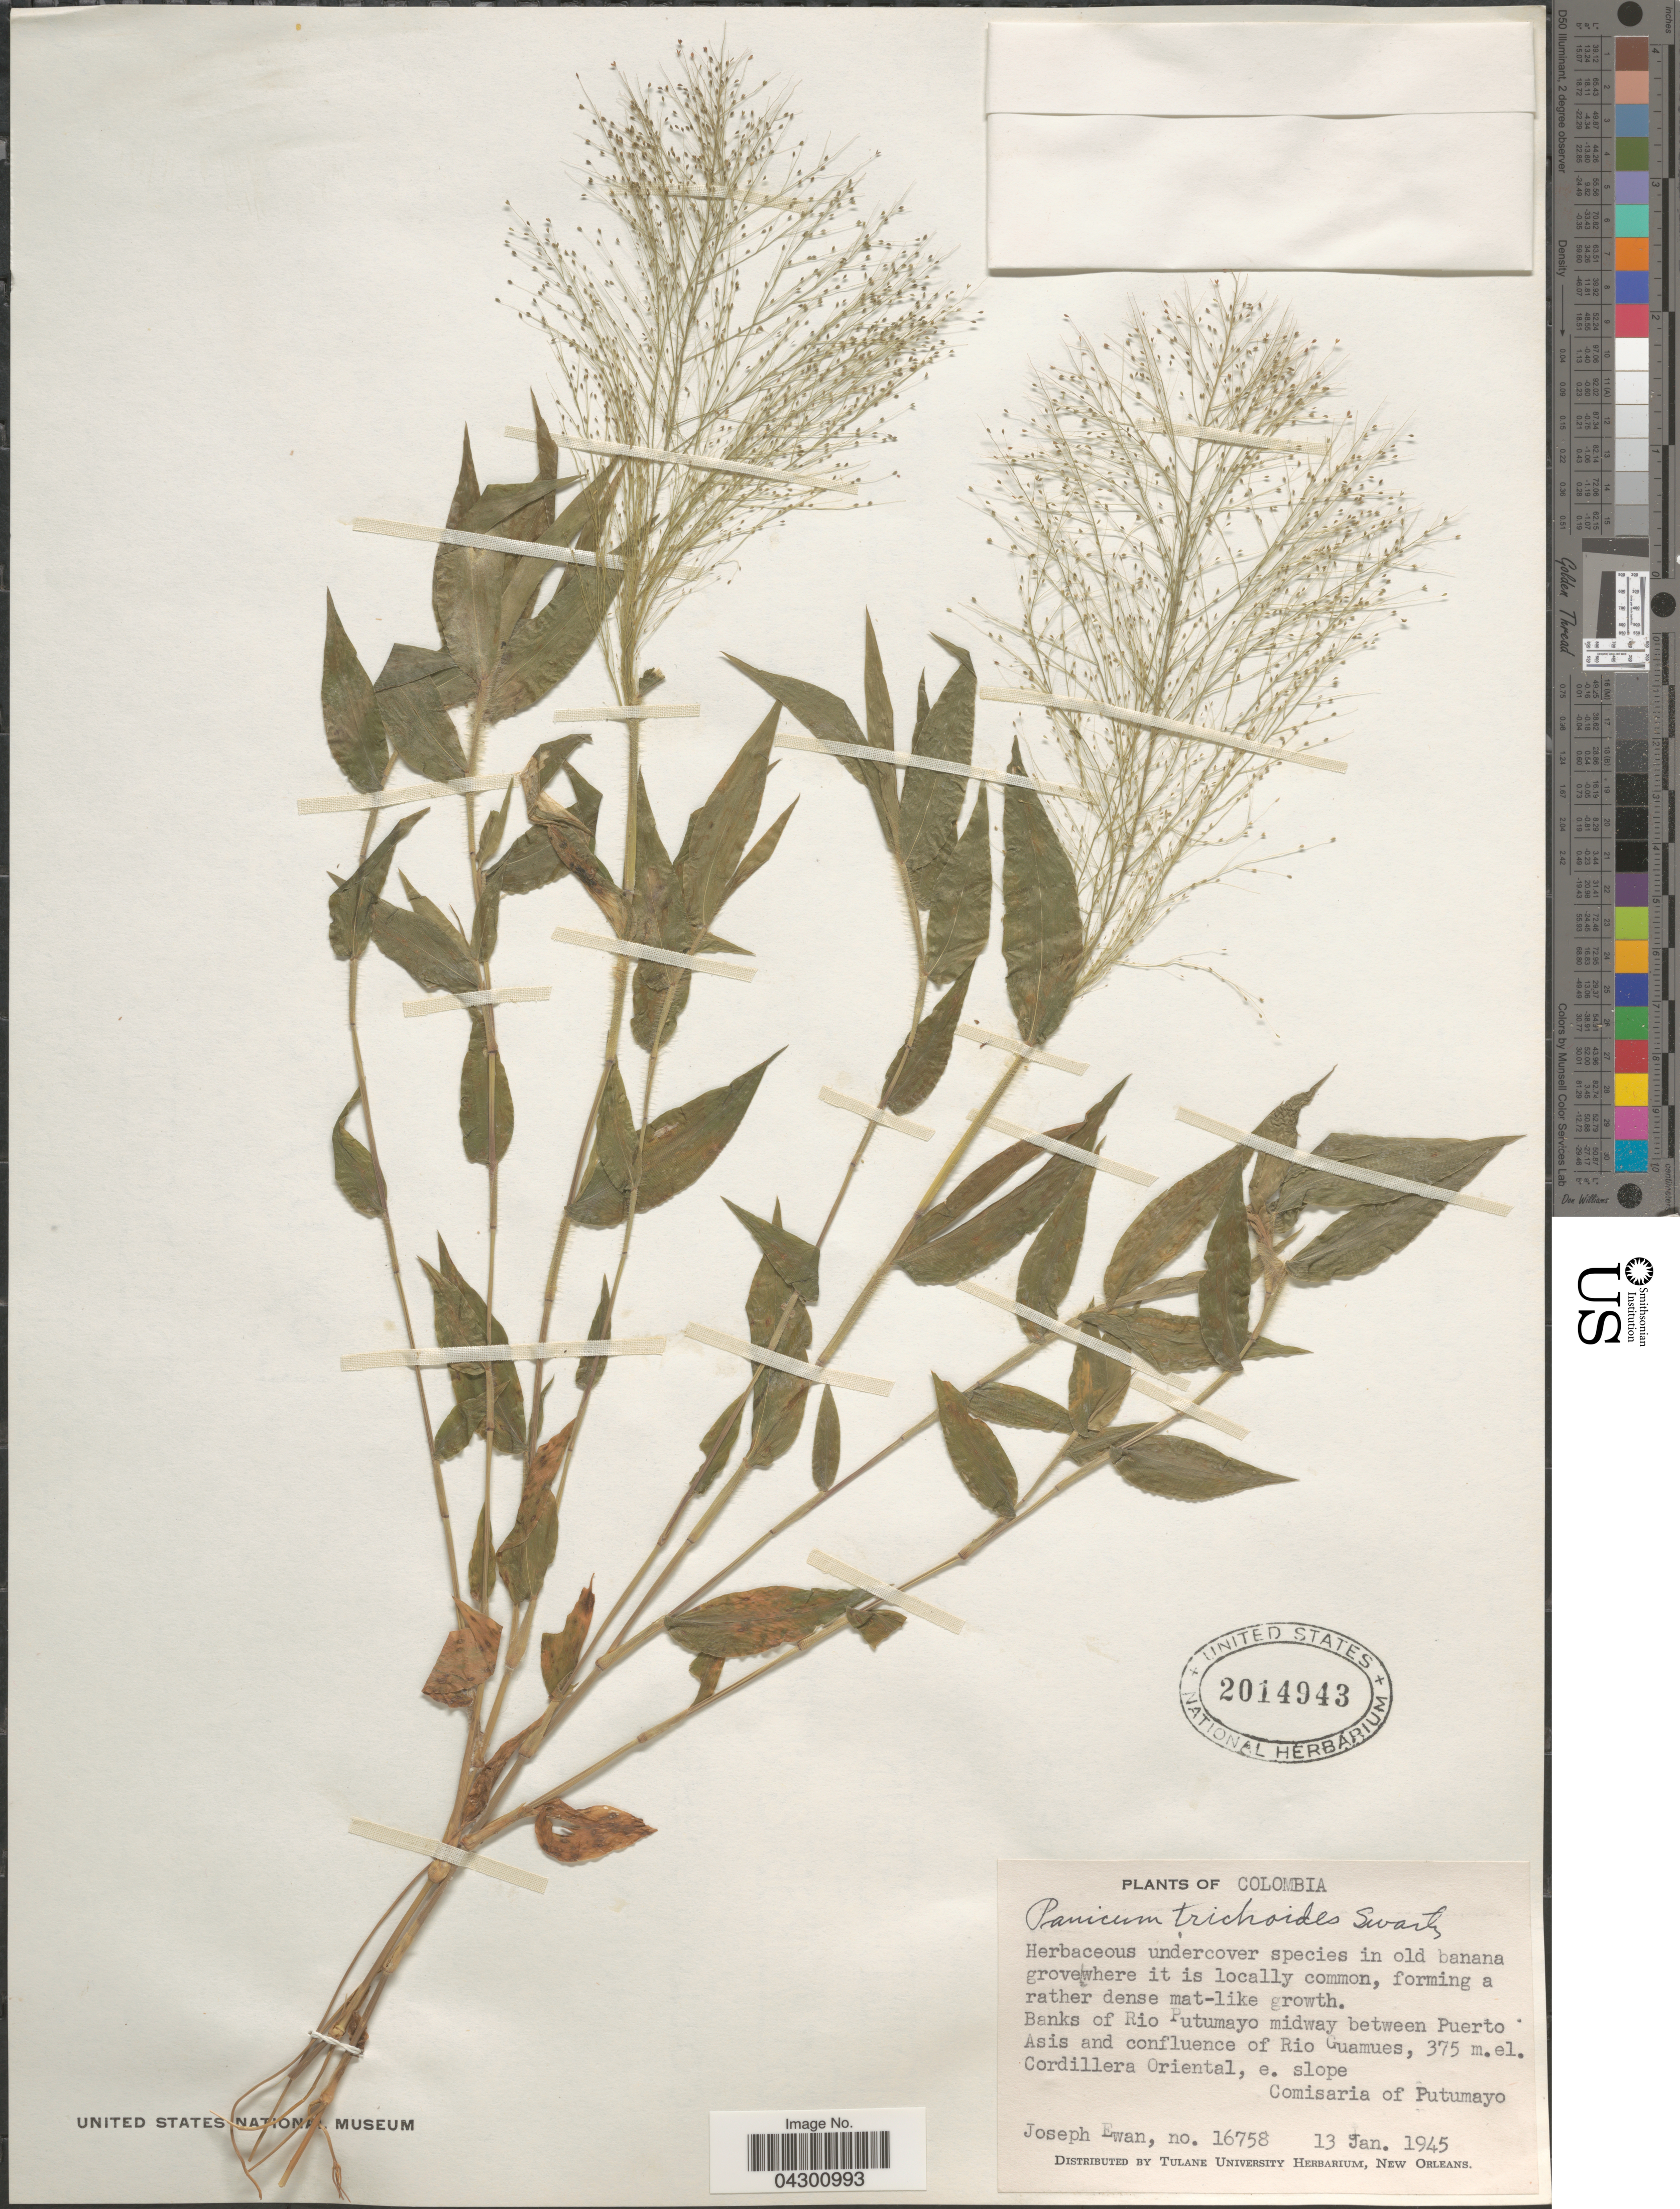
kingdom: Plantae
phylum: Tracheophyta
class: Liliopsida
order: Poales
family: Poaceae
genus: Panicum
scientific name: Panicum trichoides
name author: Sw.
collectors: J. A. Ewan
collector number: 16758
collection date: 1945-01-13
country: Colombia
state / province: Putumayo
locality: Banks of Rio Putumayo midway between Puerto Asis and confluence of Rio Guamues, Cordillera Oriental, e. slope Comisaria of Putumayo.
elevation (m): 375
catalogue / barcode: US 2014943